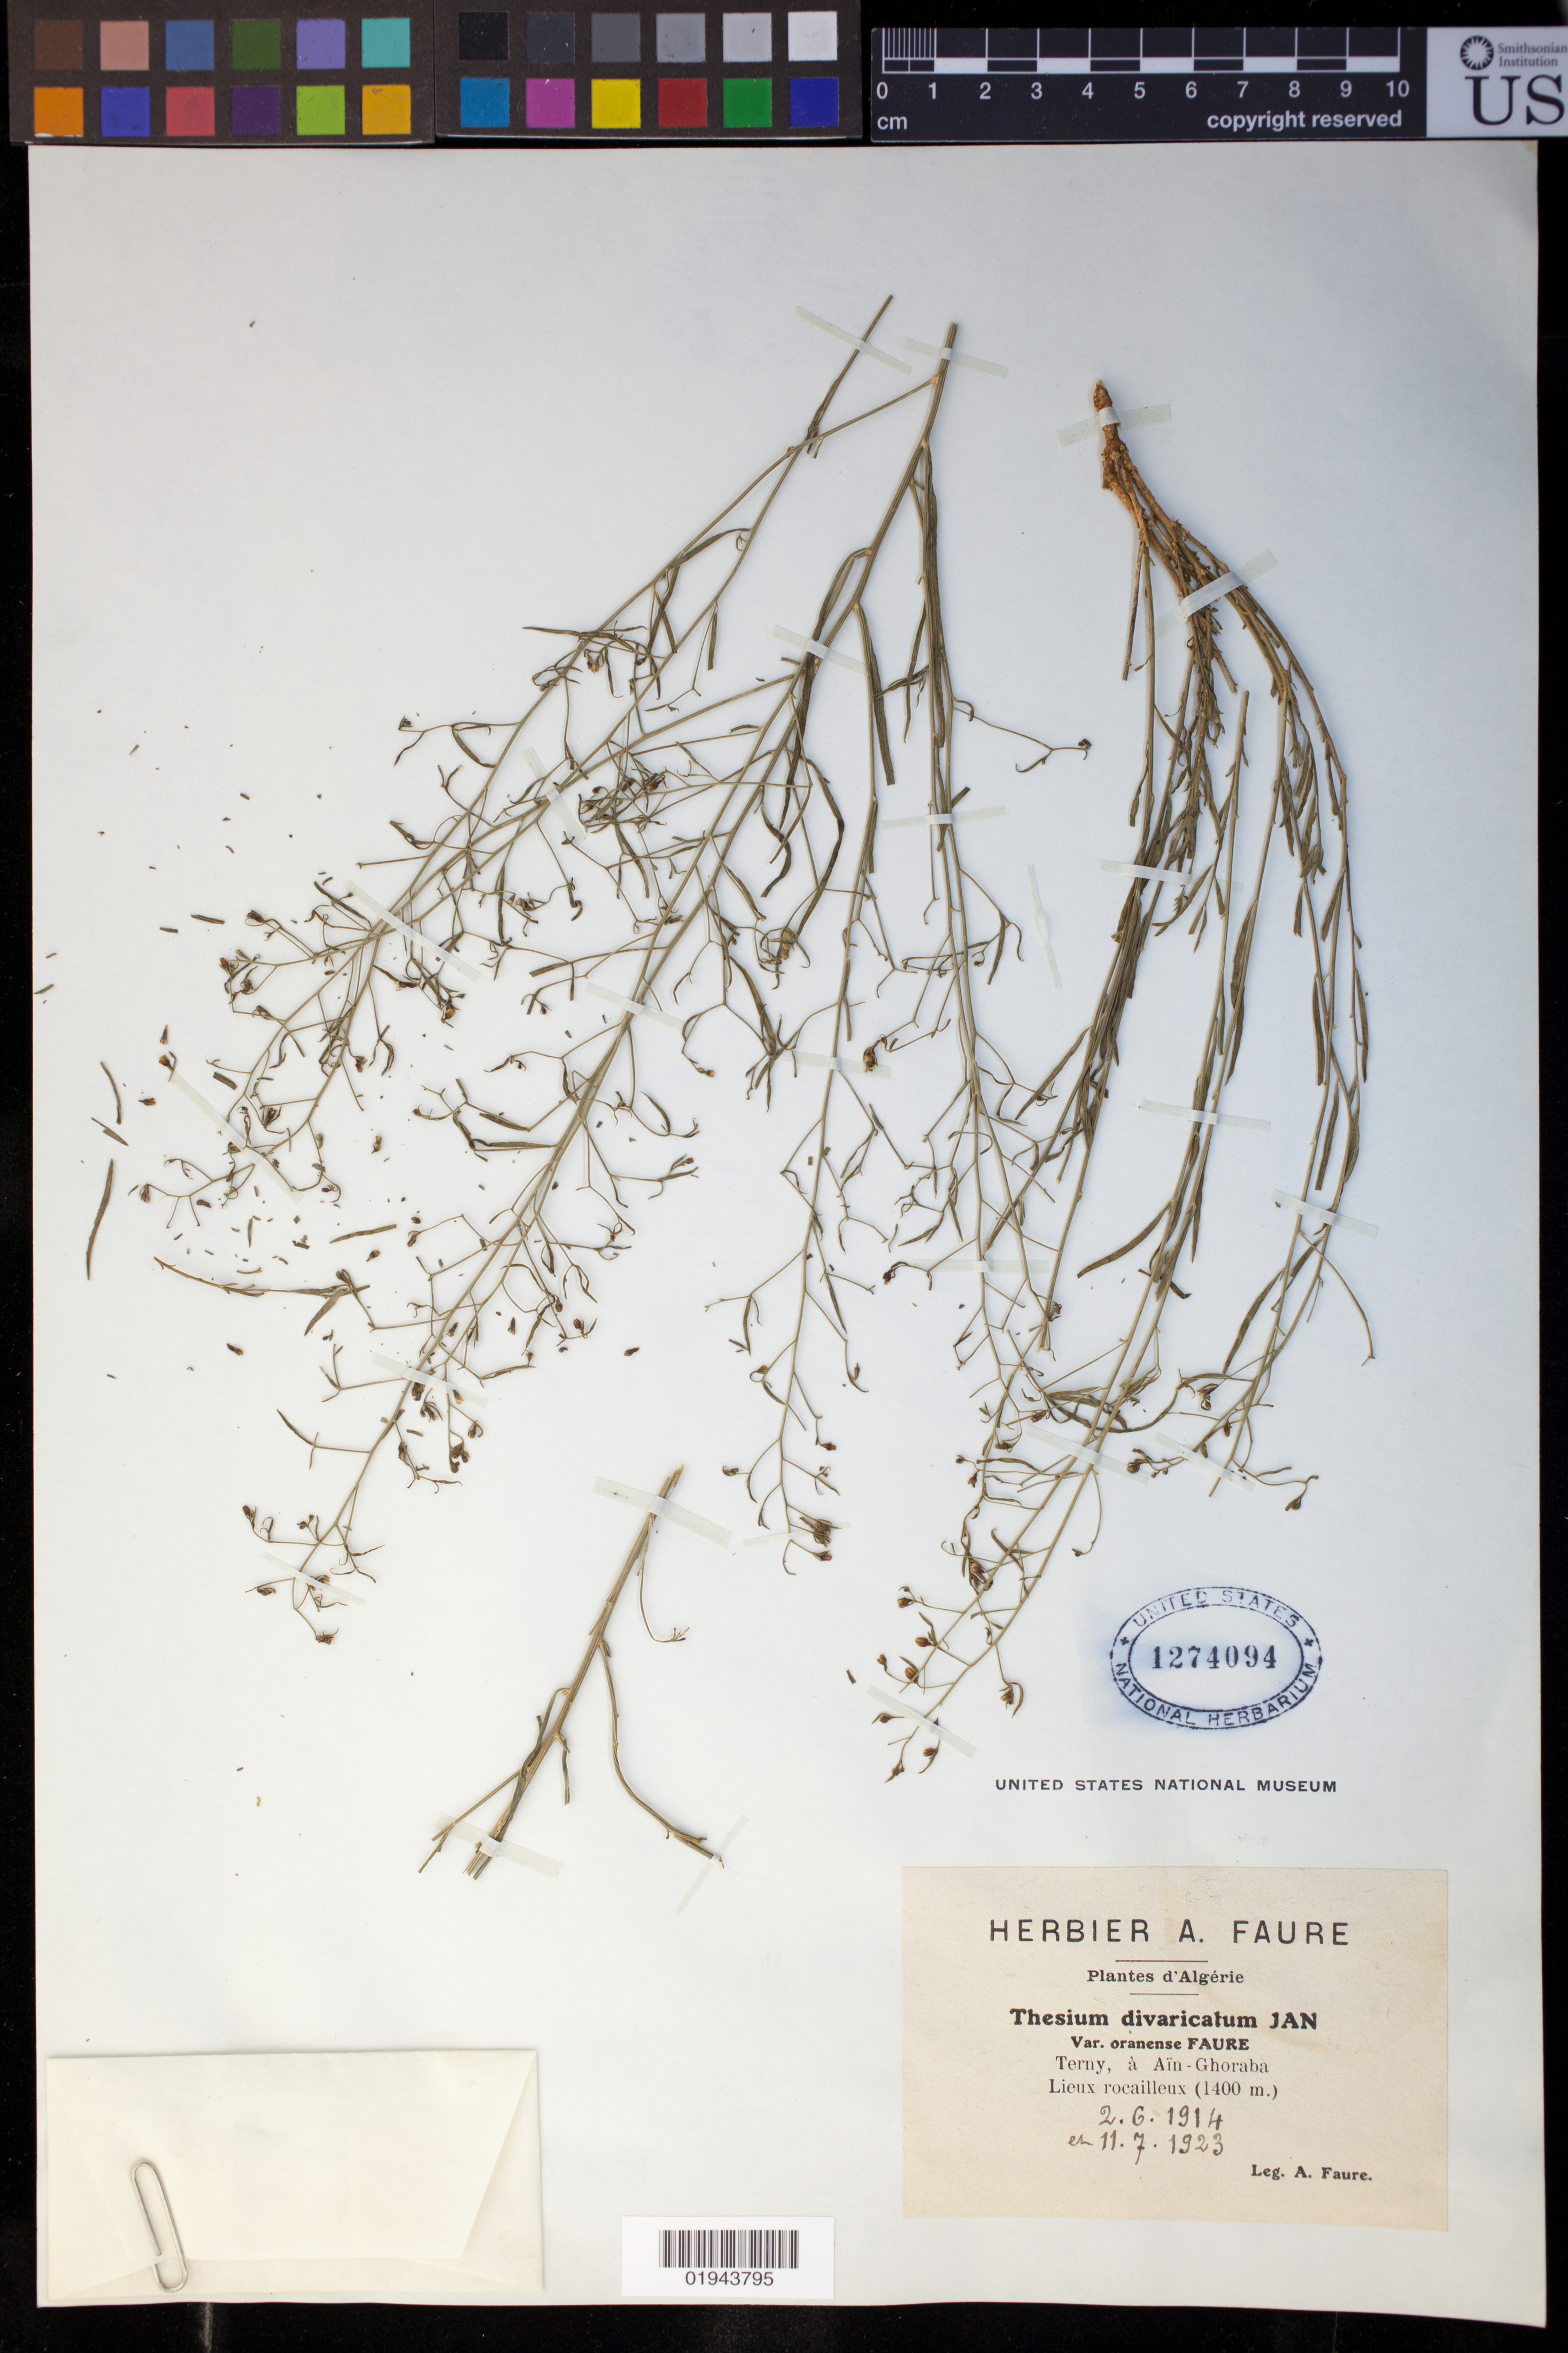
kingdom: Plantae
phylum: Tracheophyta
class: Magnoliopsida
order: Santalales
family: Thesiaceae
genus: Thesium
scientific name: Thesium divaricatum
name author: Jan ex Mert. & W.D.J. Koch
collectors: A. Faure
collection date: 1914-06-02,1923-07-11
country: Algeria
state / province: Tlemcen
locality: Terny, Ã AÃ¯n Ghoraba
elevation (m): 1400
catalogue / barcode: US 1274094